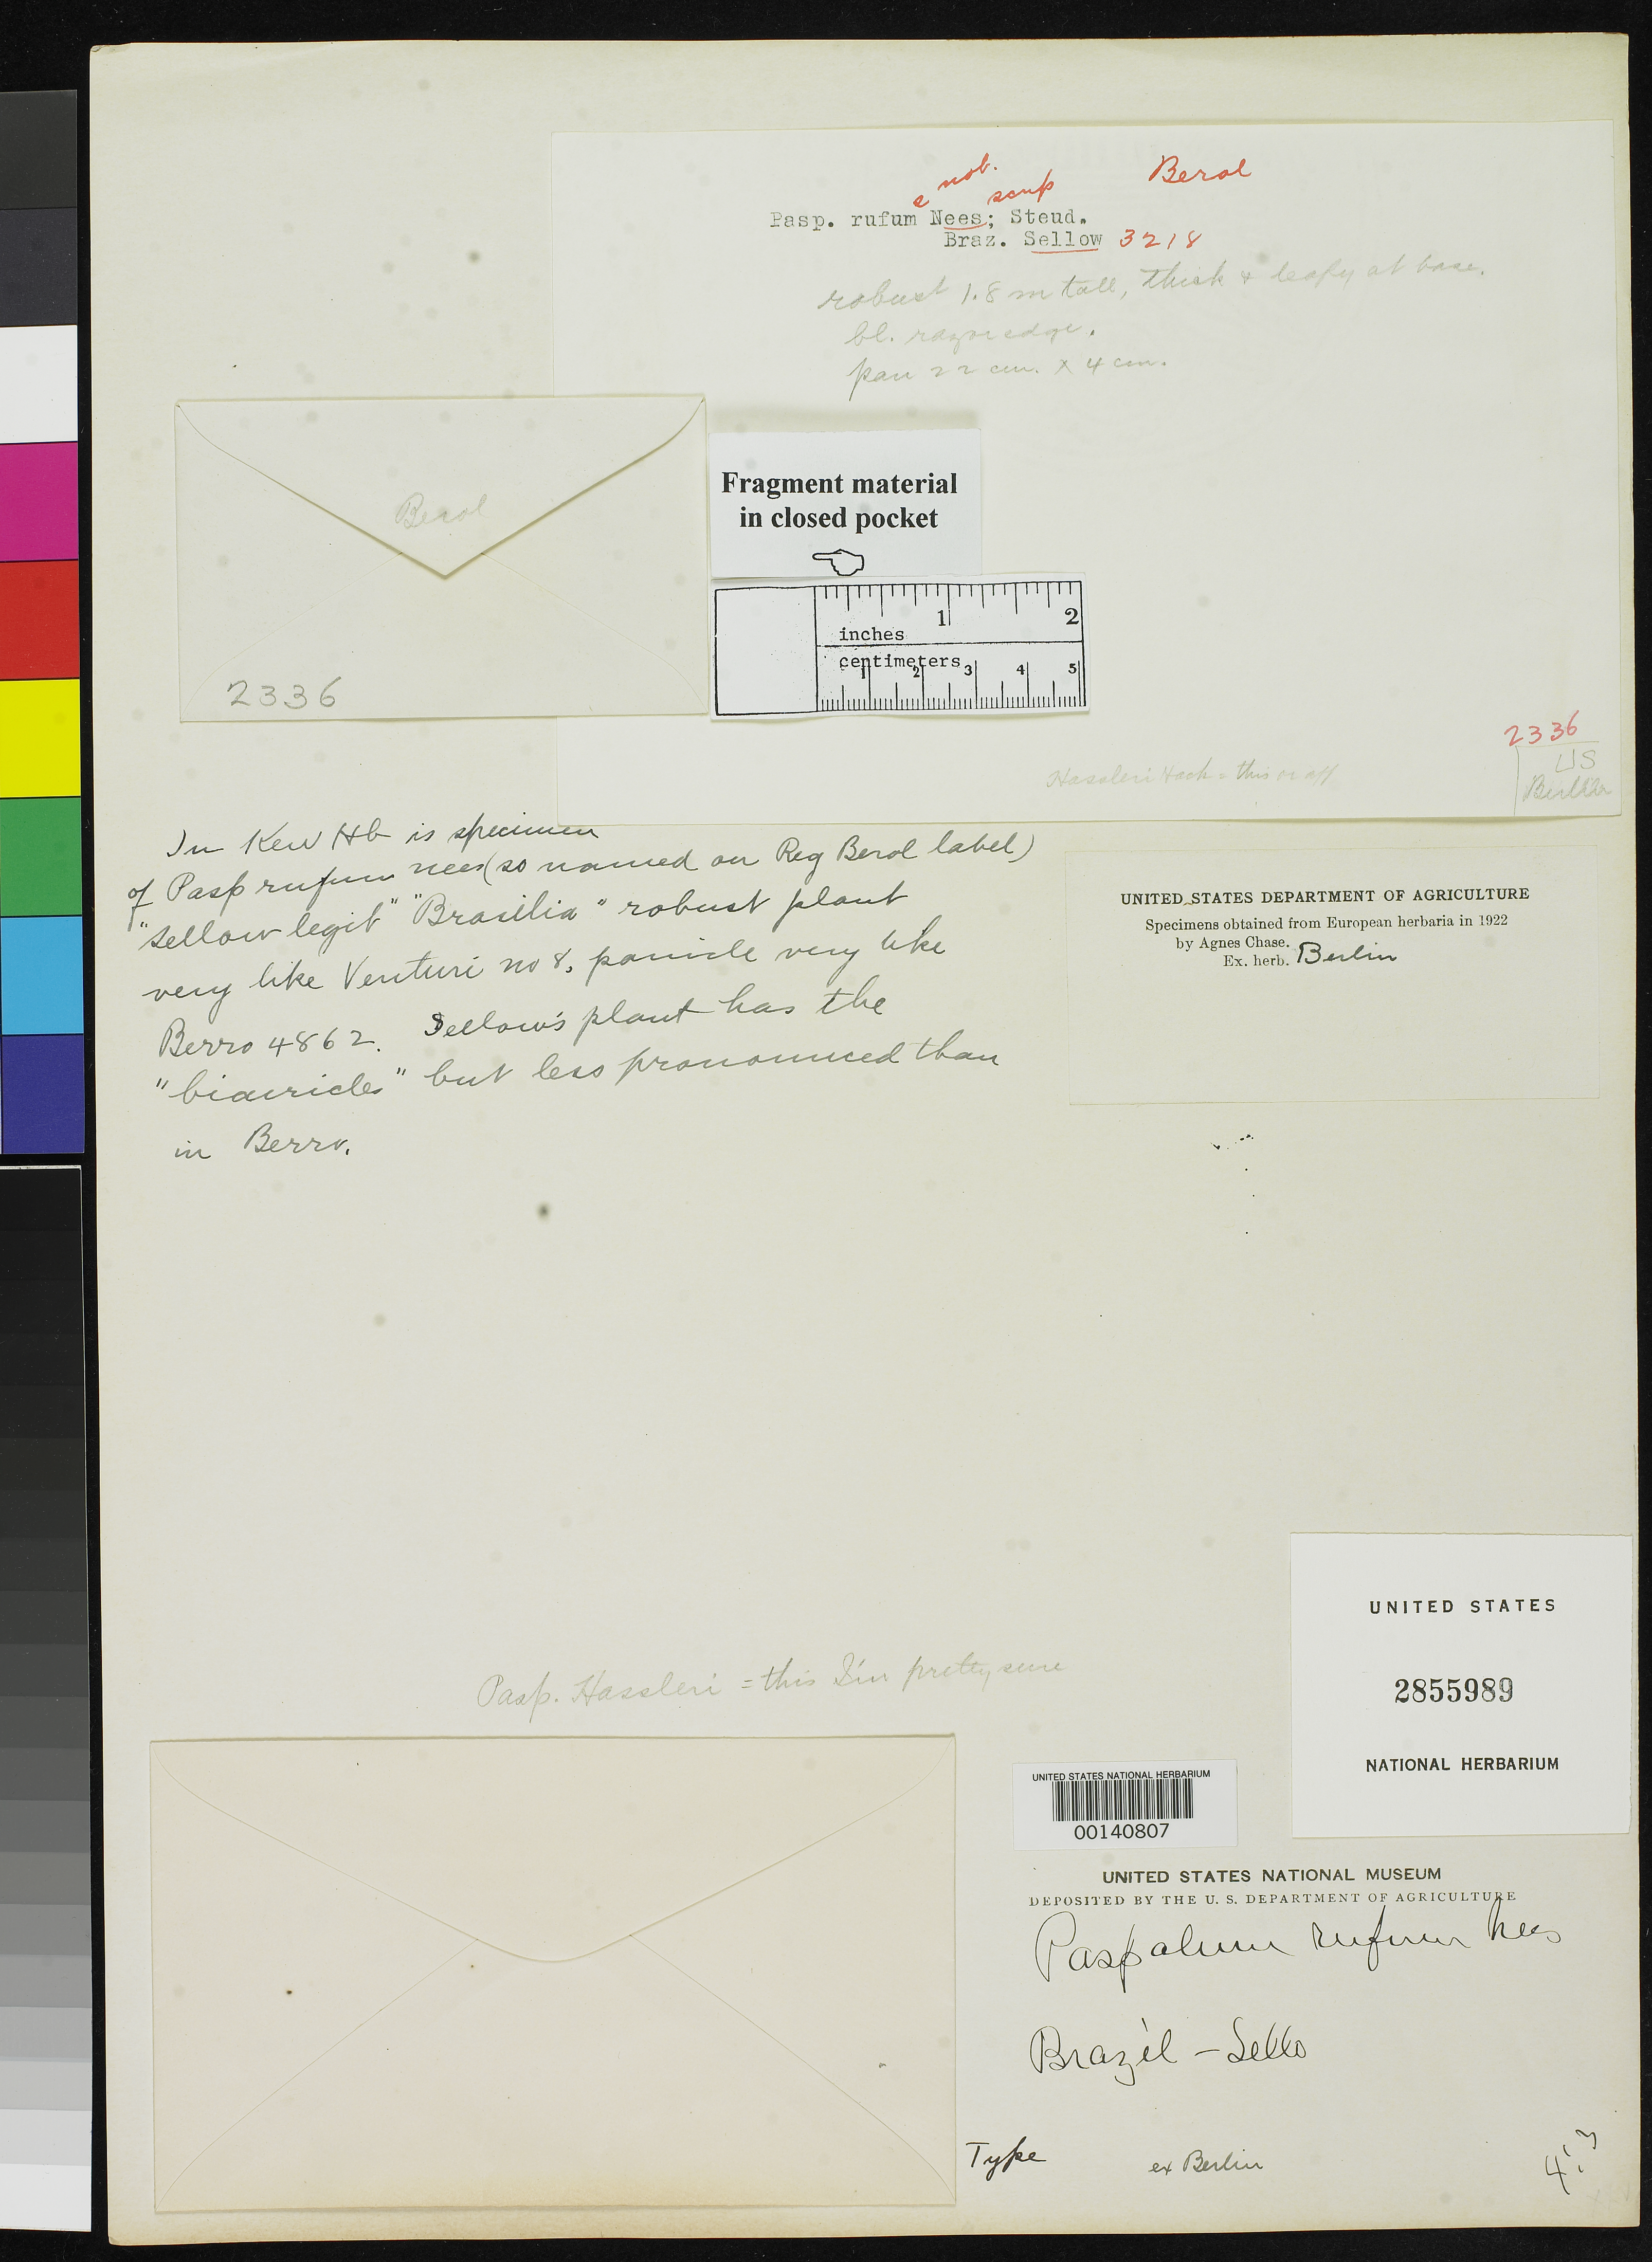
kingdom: Plantae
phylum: Tracheophyta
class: Liliopsida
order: Poales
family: Poaceae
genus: Paspalum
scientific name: Paspalum rufum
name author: Nees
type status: Type Fragment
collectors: F. Sellow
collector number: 3218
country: Brazil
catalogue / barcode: US 2855989